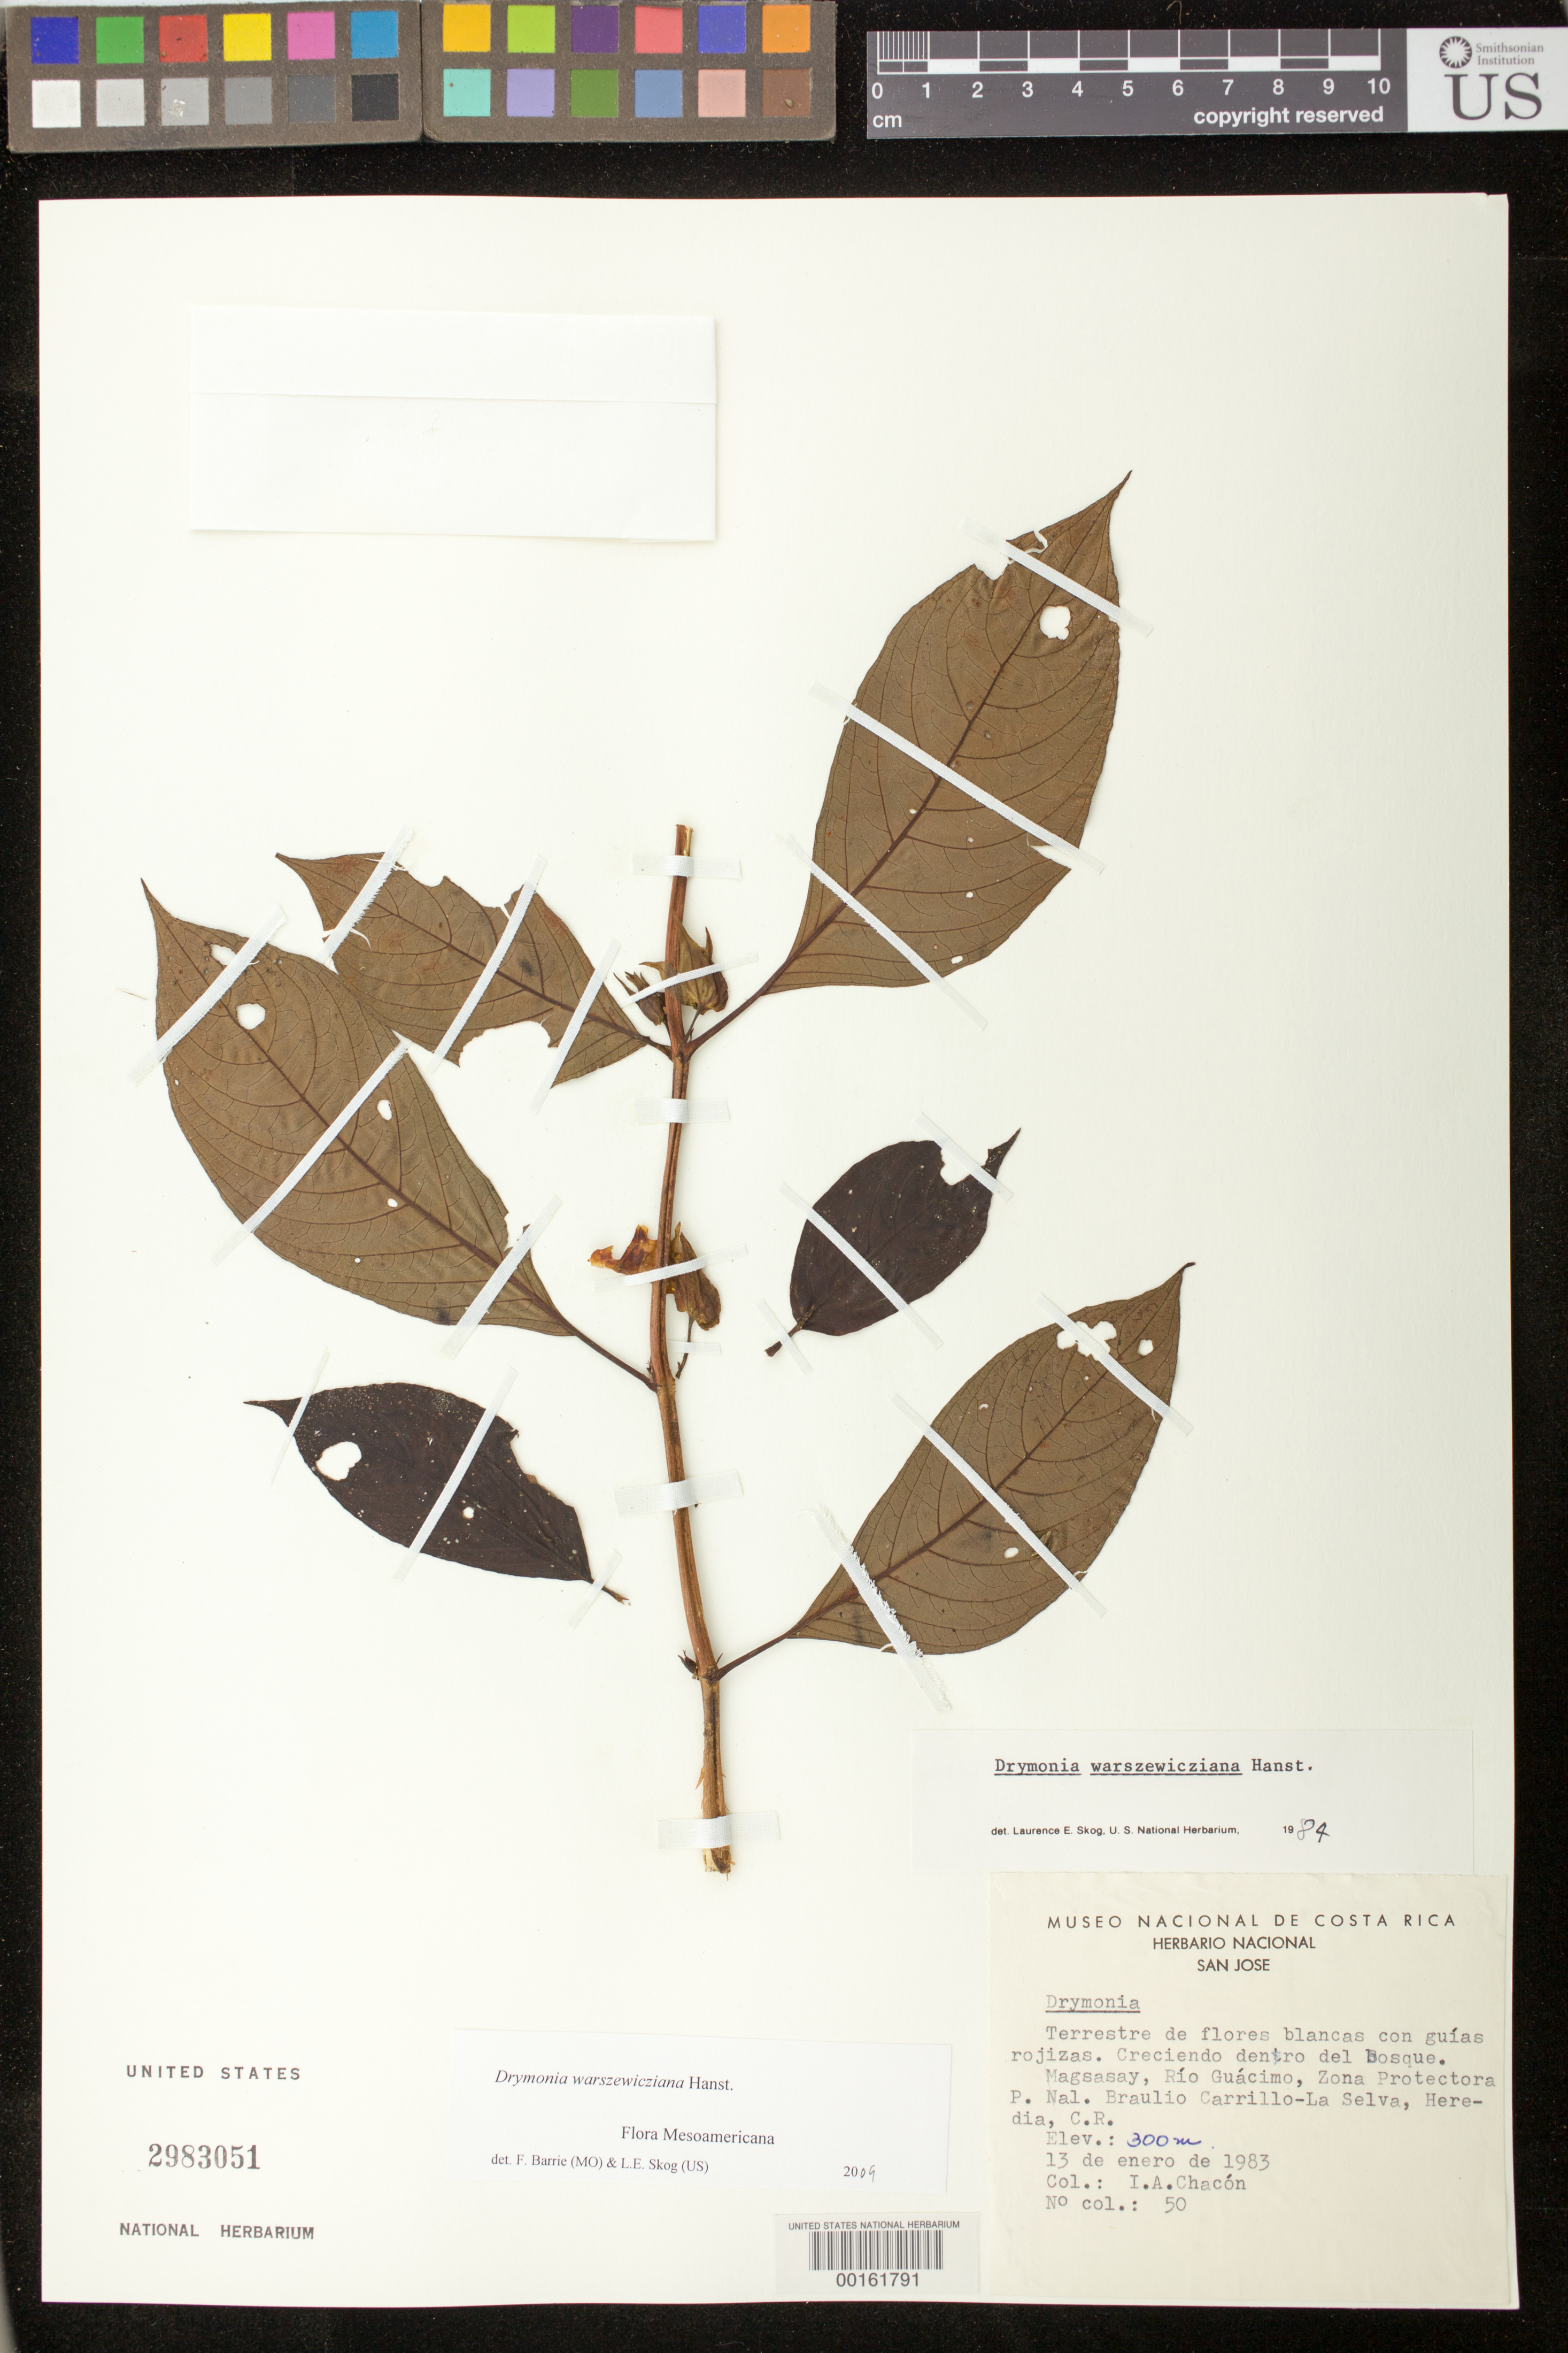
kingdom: Plantae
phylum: Tracheophyta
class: Magnoliopsida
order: Lamiales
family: Gesneriaceae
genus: Drymonia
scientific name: Drymonia warszewicziana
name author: Hanst.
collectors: I. Chacón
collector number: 50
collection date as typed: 13 Jan 1983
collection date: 1983-01-13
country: Costa Rica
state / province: Heredia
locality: Magsasay, Rio Guacimo, Zona Protectora P. Na'l. Braulio Carrillo-La Selva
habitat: Forest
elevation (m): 300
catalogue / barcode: US 2983051